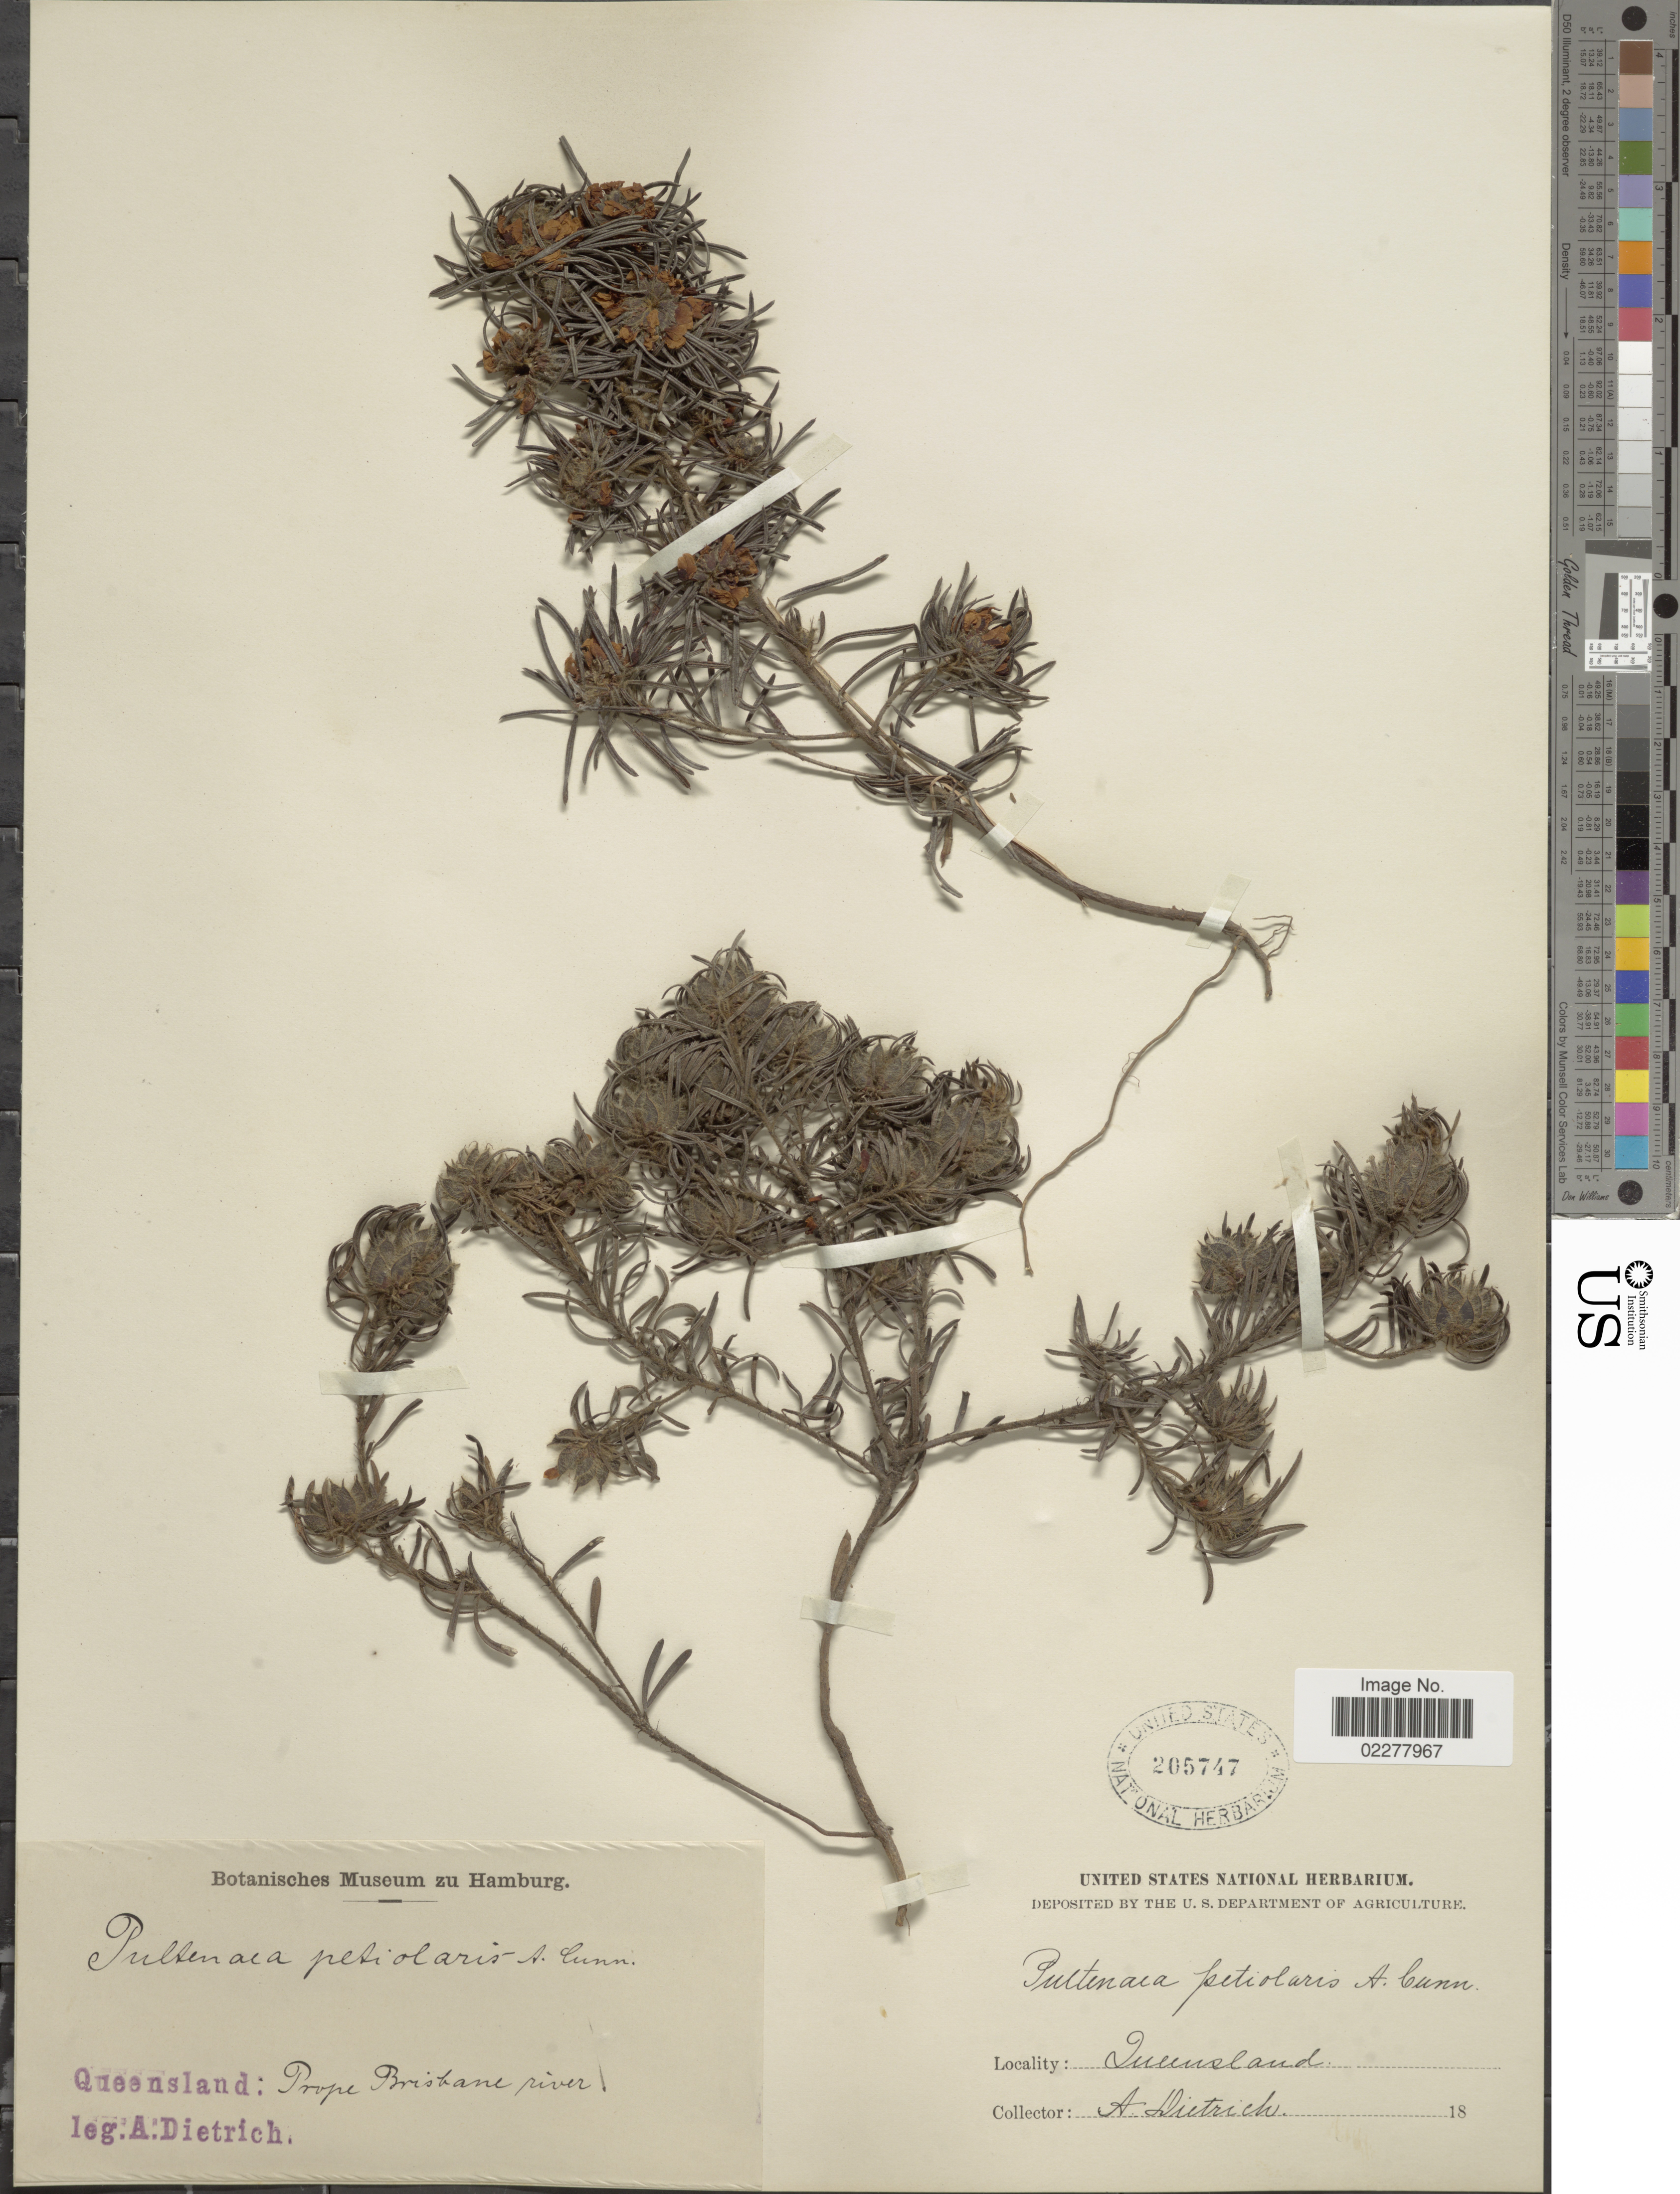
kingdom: Plantae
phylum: Tracheophyta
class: Magnoliopsida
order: Fabales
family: Fabaceae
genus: Pultenaea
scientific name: Pultenaea petiolaris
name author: A. Cunn. ex Benth.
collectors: A. Dietrich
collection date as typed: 18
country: Australia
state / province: Queensland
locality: Prope Brisbane river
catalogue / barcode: US 205747